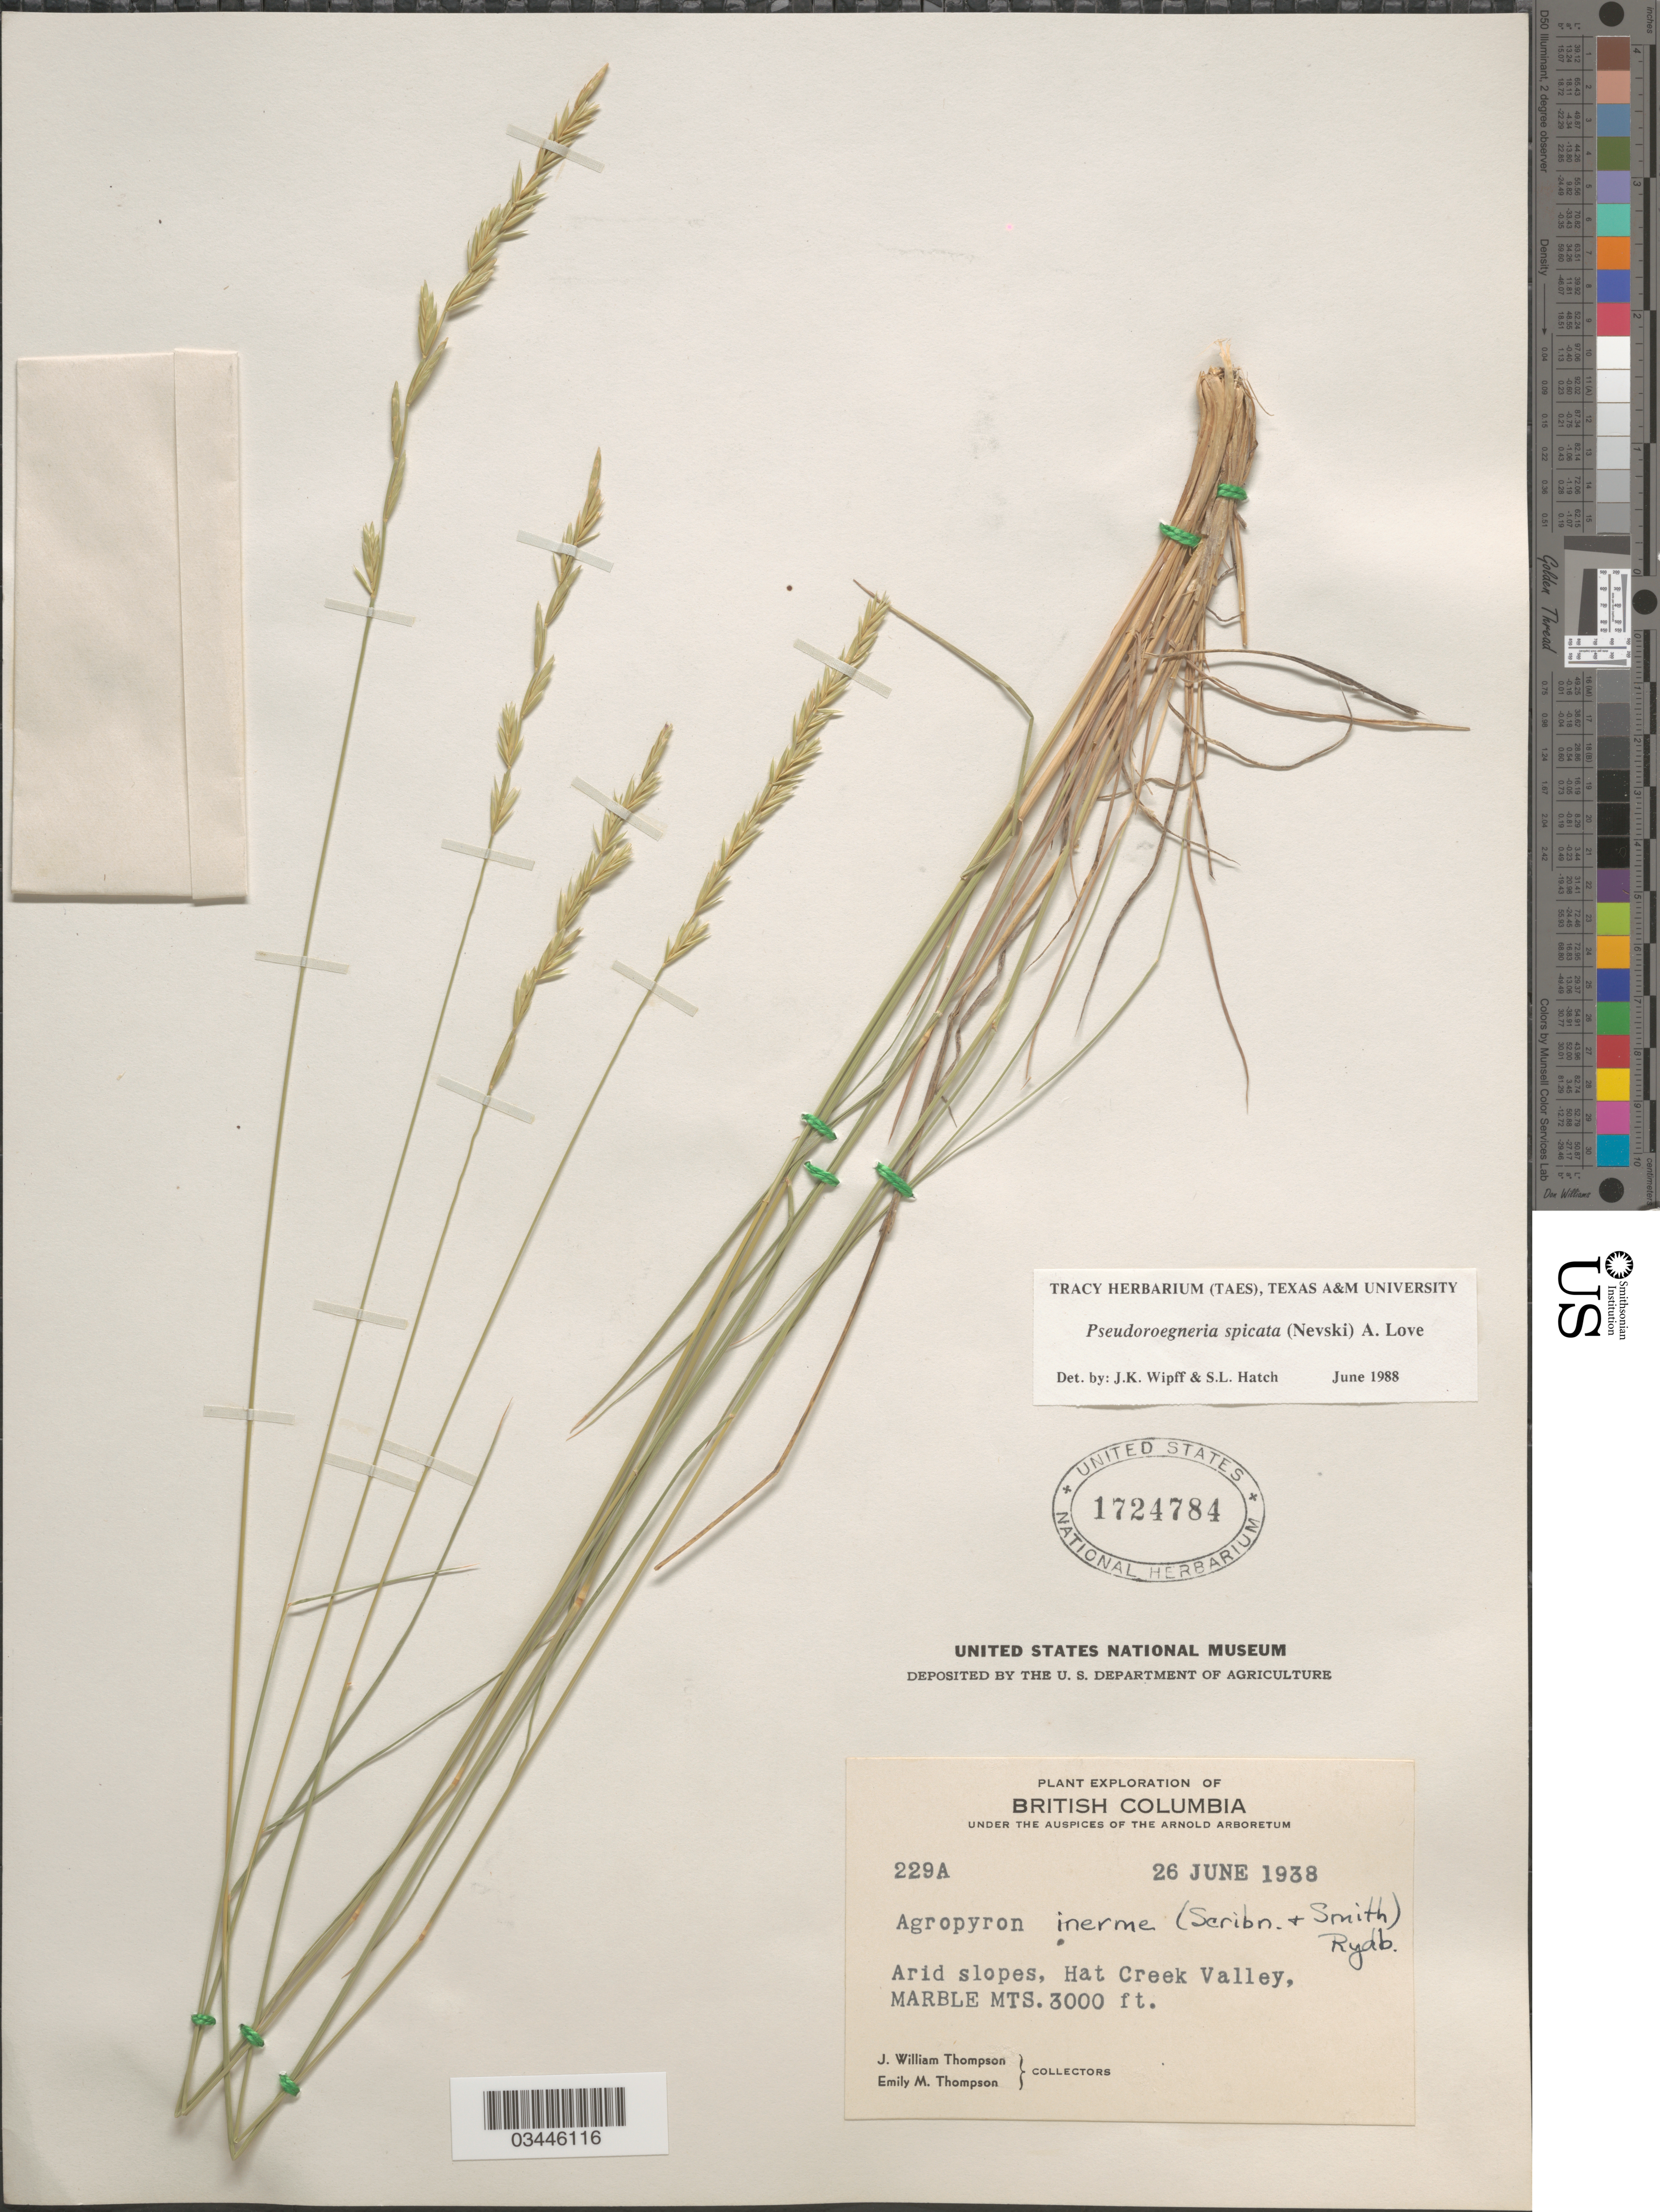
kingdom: Plantae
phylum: Tracheophyta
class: Liliopsida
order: Poales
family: Poaceae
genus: Pseudoroegneria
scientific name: Pseudoroegneria spicata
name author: (Pursh) Á. Löve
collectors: J. W. Thompson & E. M. Thompson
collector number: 229A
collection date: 1938-06-26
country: Canada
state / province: British Columbia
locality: Exploration of British Columbia. Arid slopes, Hat Creek Valley, Marble Mts.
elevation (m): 914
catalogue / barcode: US 1724784